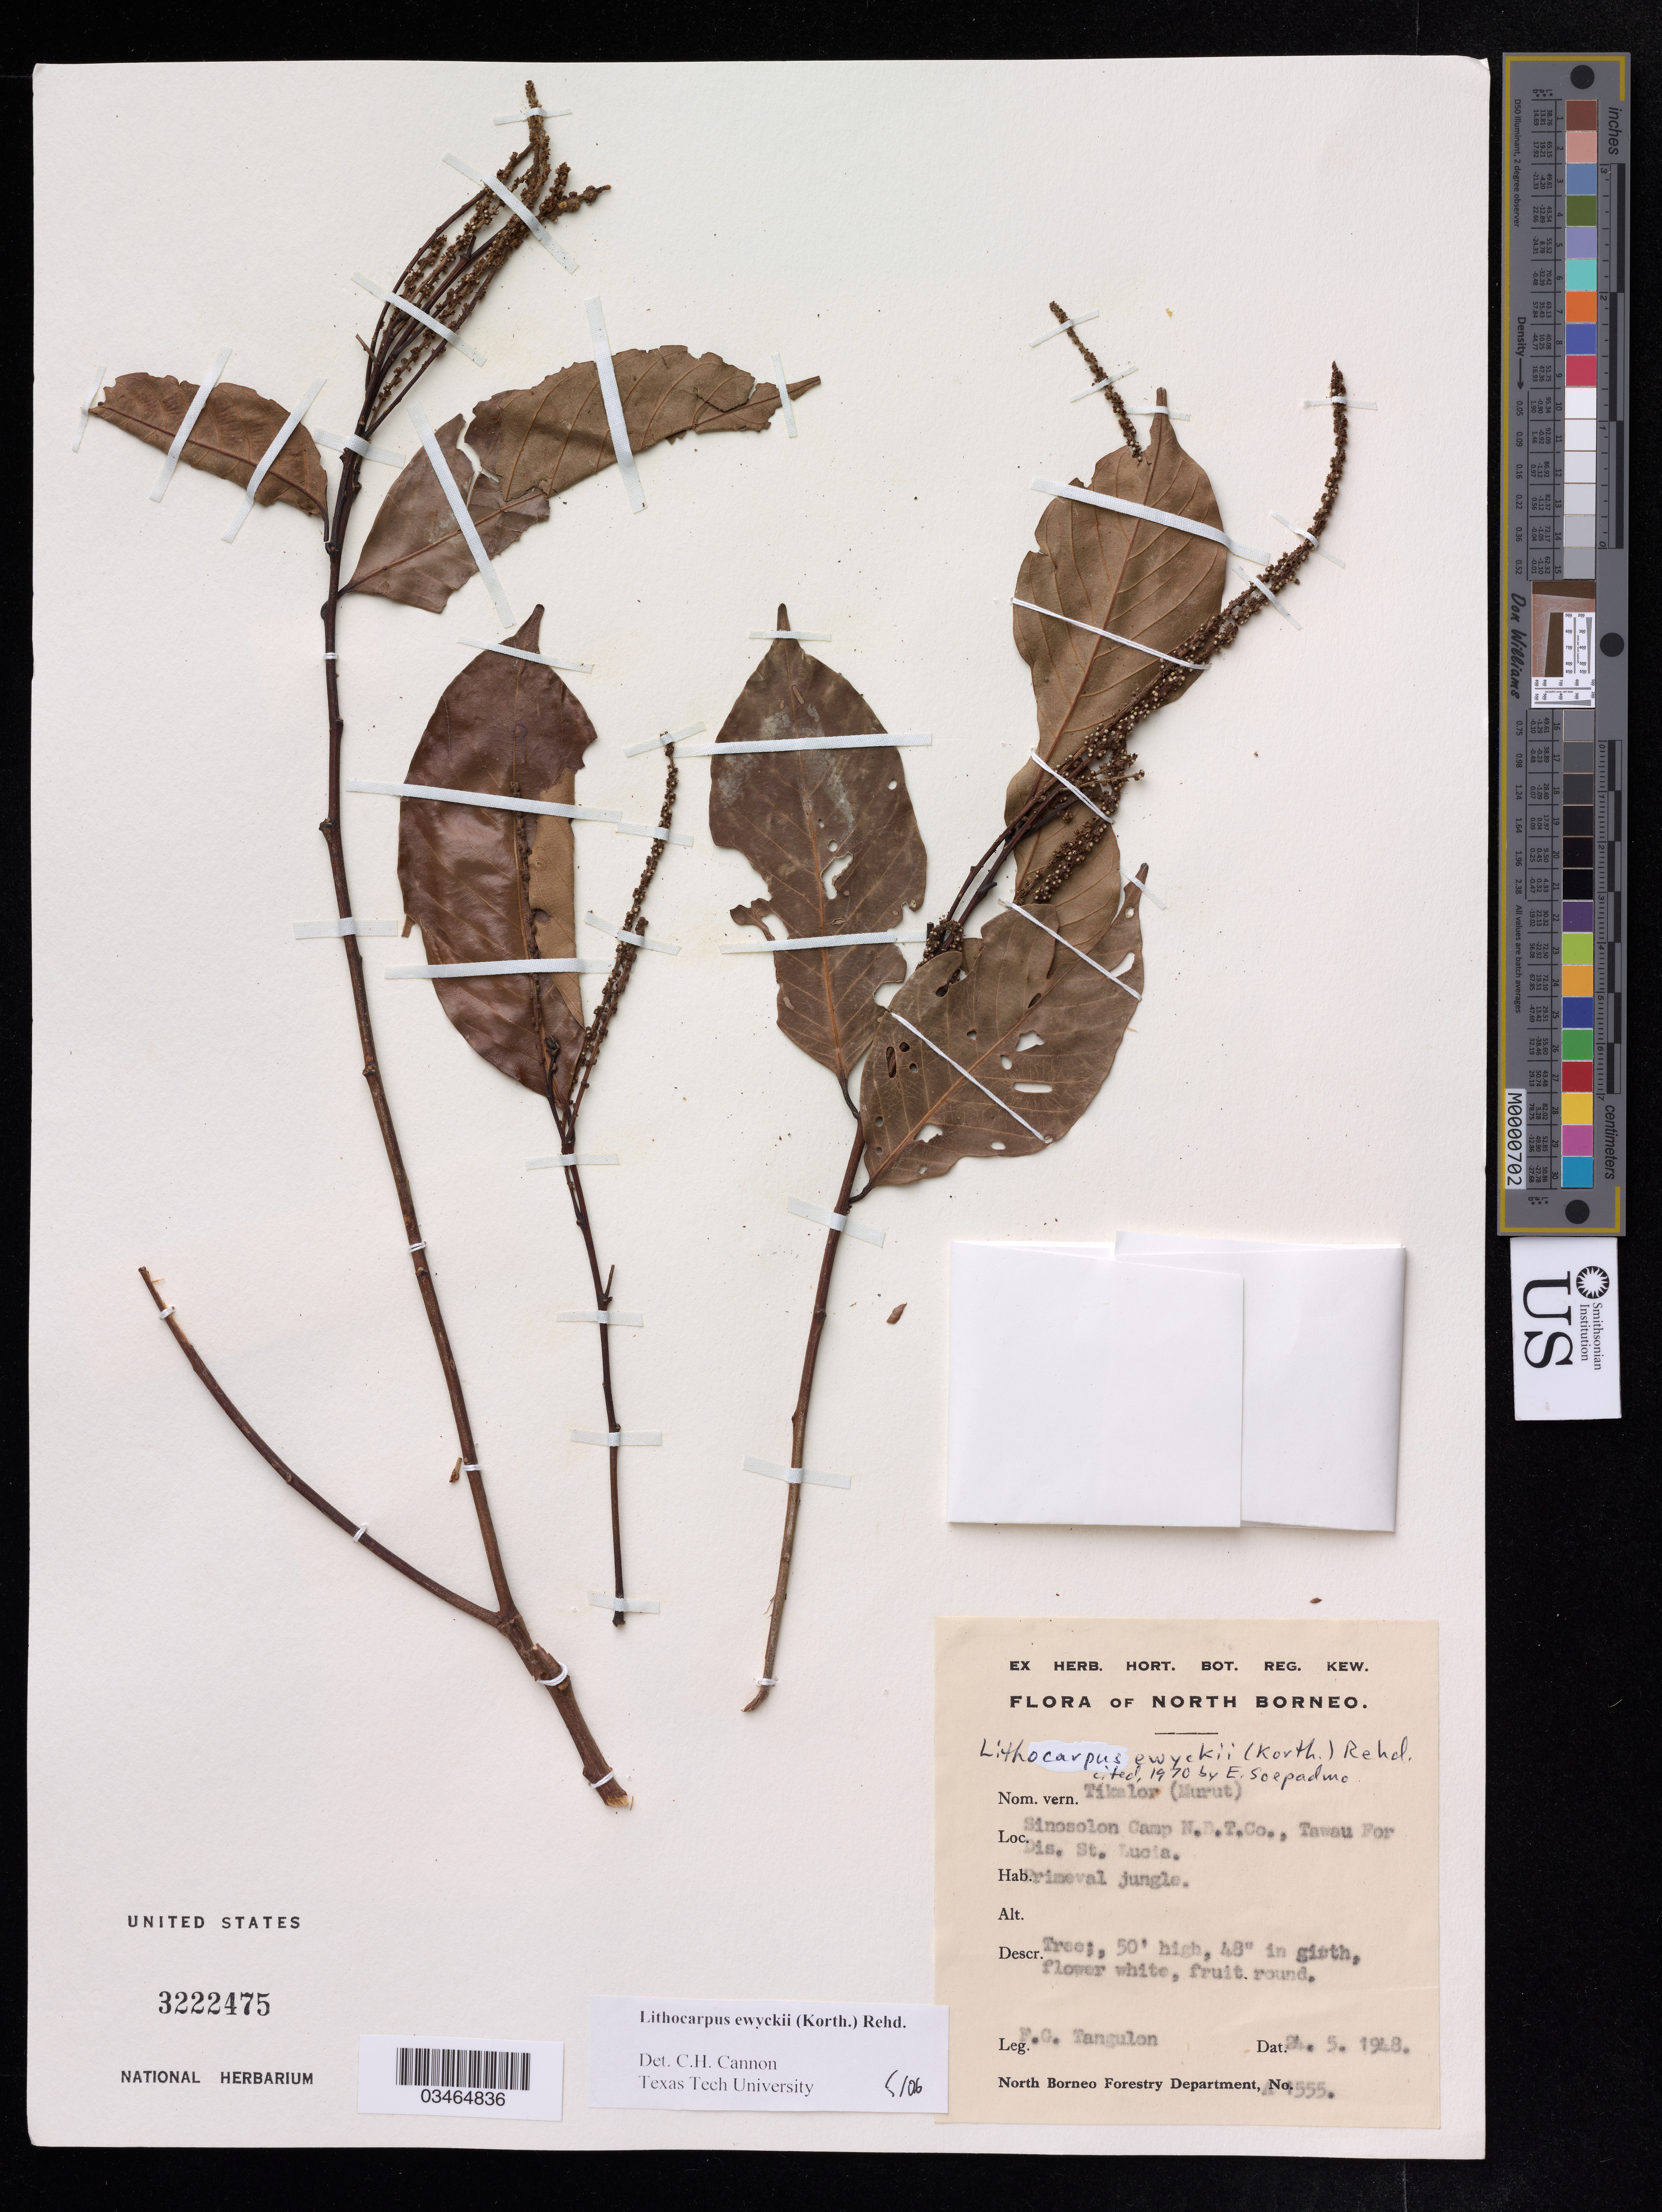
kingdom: Plantae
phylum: Tracheophyta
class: Magnoliopsida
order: Fagales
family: Fagaceae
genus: Lithocarpus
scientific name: Lithocarpus ewyckii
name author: (Korth.) Rehder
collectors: F. Tangulon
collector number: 1555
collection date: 1948-05-24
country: Malaysia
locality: North Borneo. Sinosolon Camp N.D.T.Co., Tawau for Dis. St. Lucia.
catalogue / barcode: US 3222475